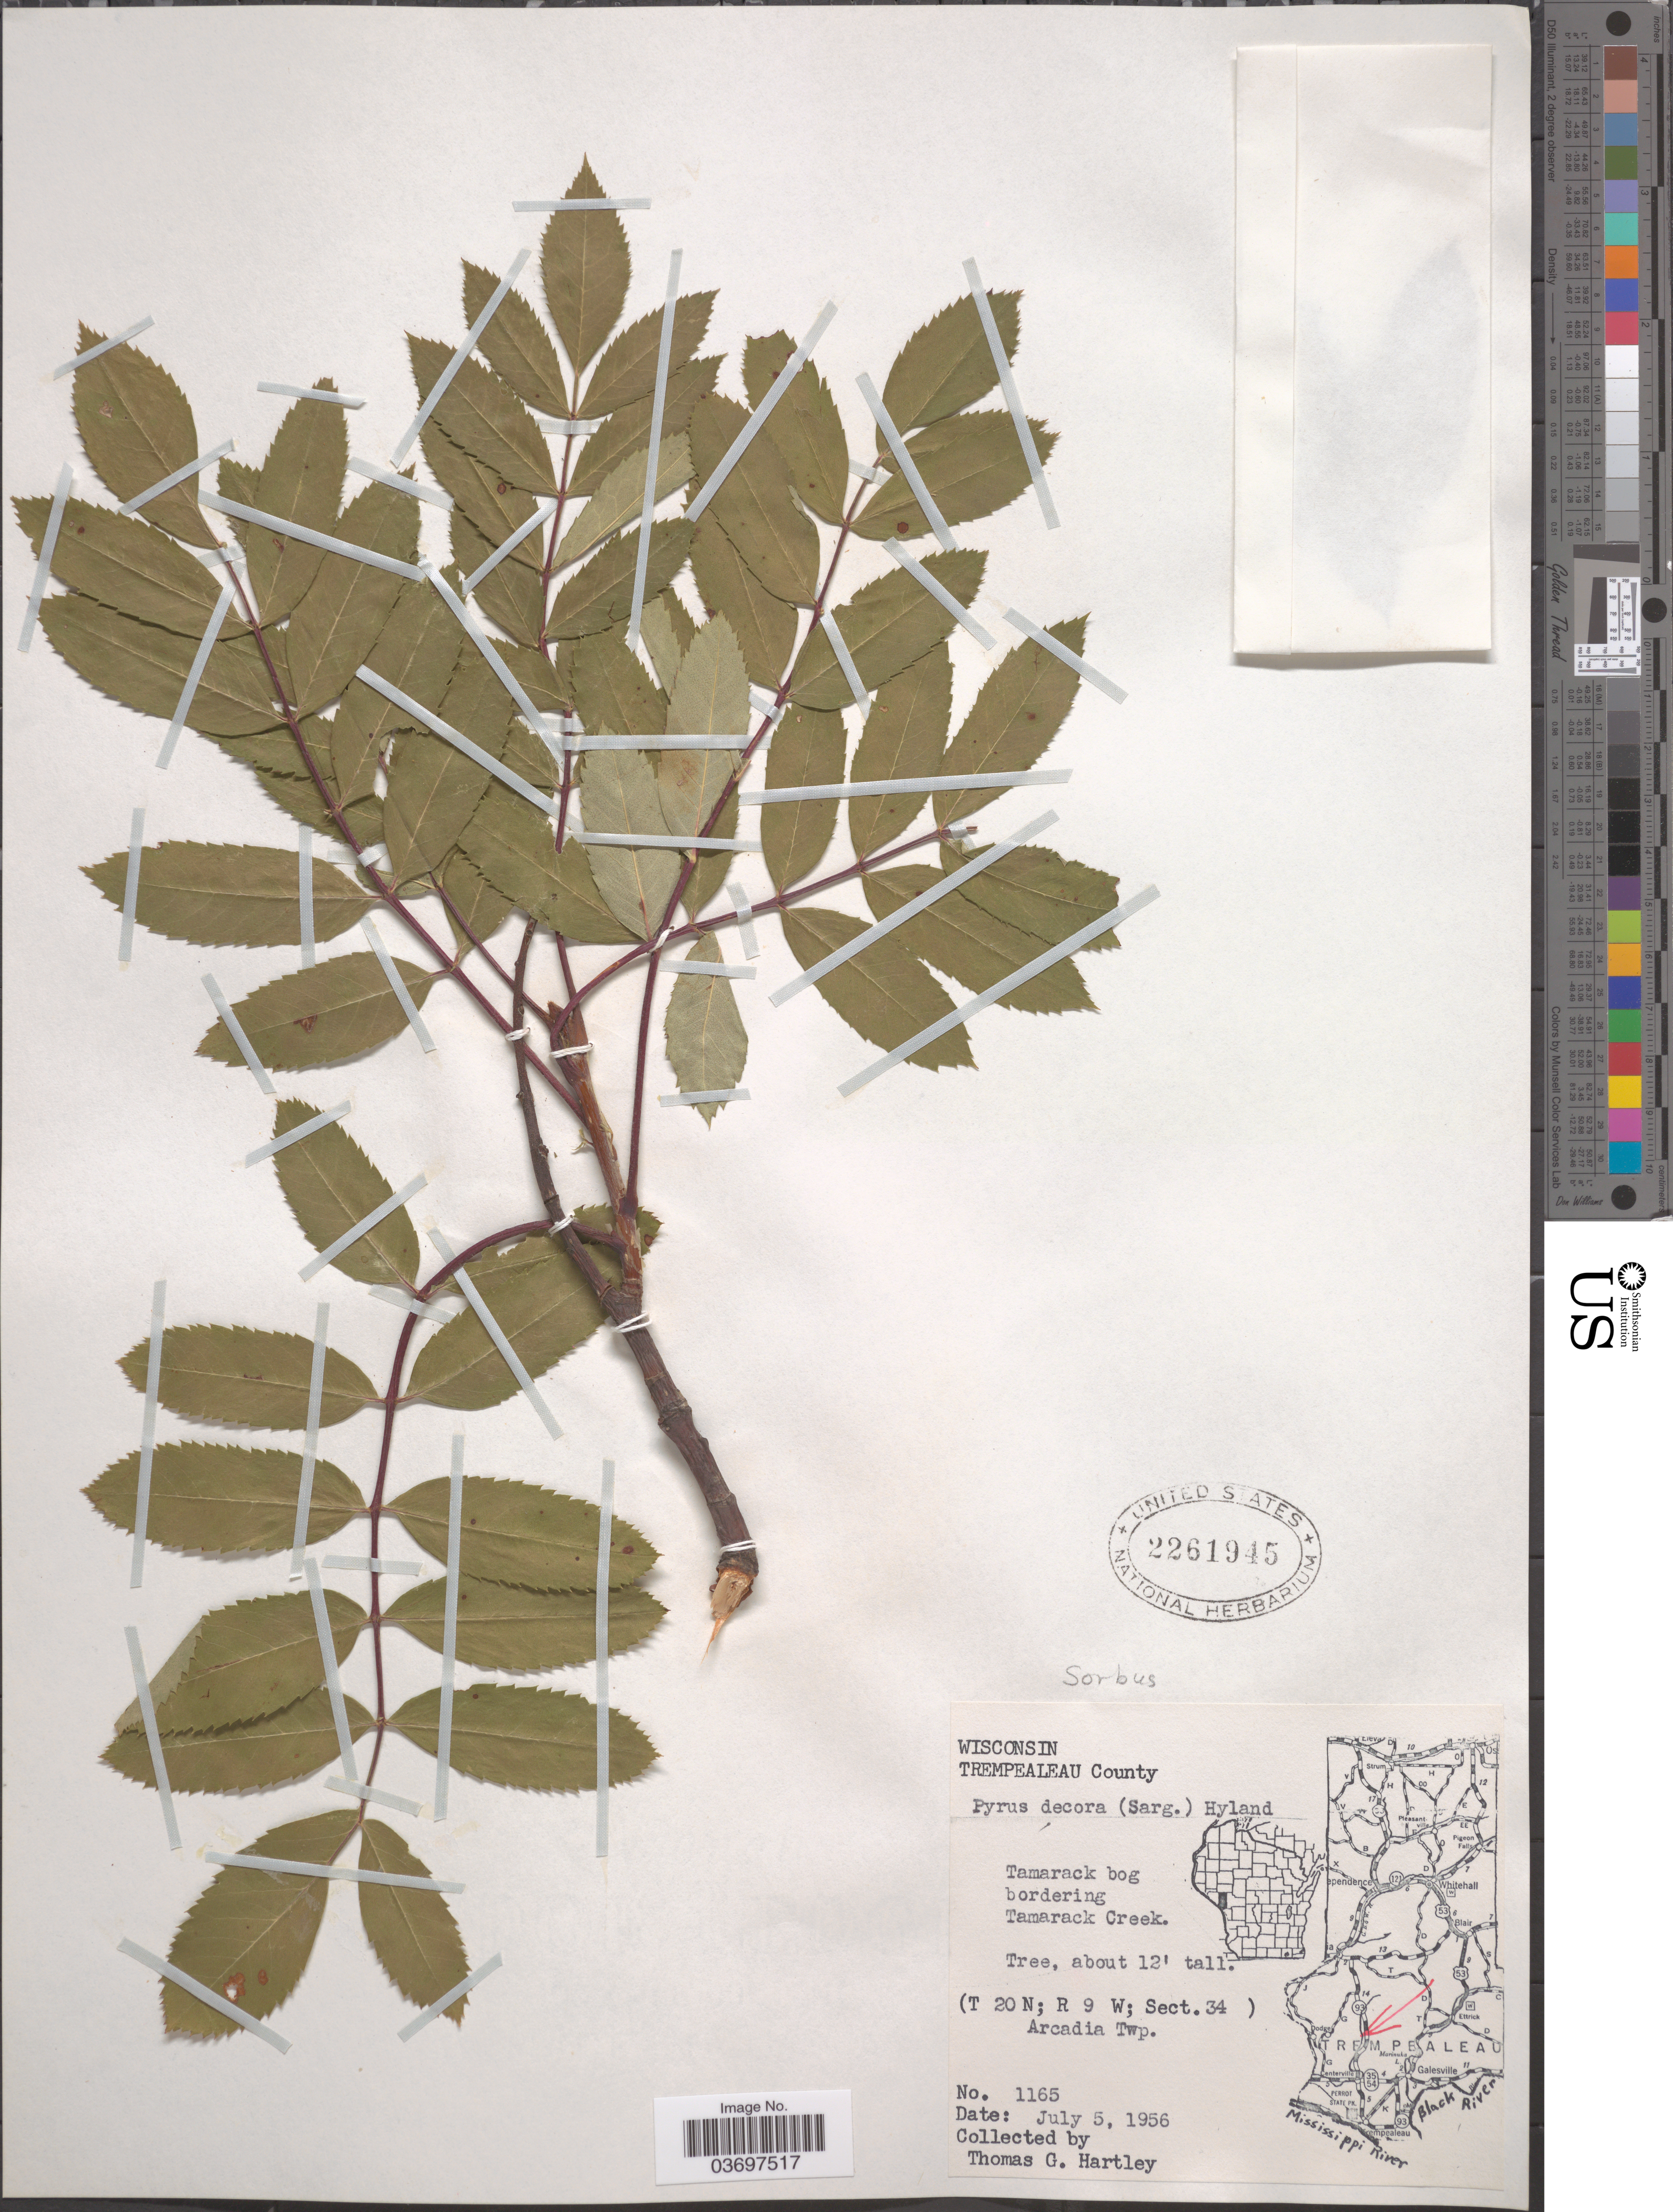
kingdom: Plantae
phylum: Tracheophyta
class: Magnoliopsida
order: Rosales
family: Rosaceae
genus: Sorbus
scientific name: Sorbus decora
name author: (Sarg.) C.K. Schneid.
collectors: T. G. Hartley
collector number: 1165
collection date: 1956-07-05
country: United States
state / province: Wisconsin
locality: Trempealeau County. Tamarack bog bordering Tamarack Creek. (T 20 N; R 9 W; Sect. 34 ). Arcadia Twp.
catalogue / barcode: US 2261945